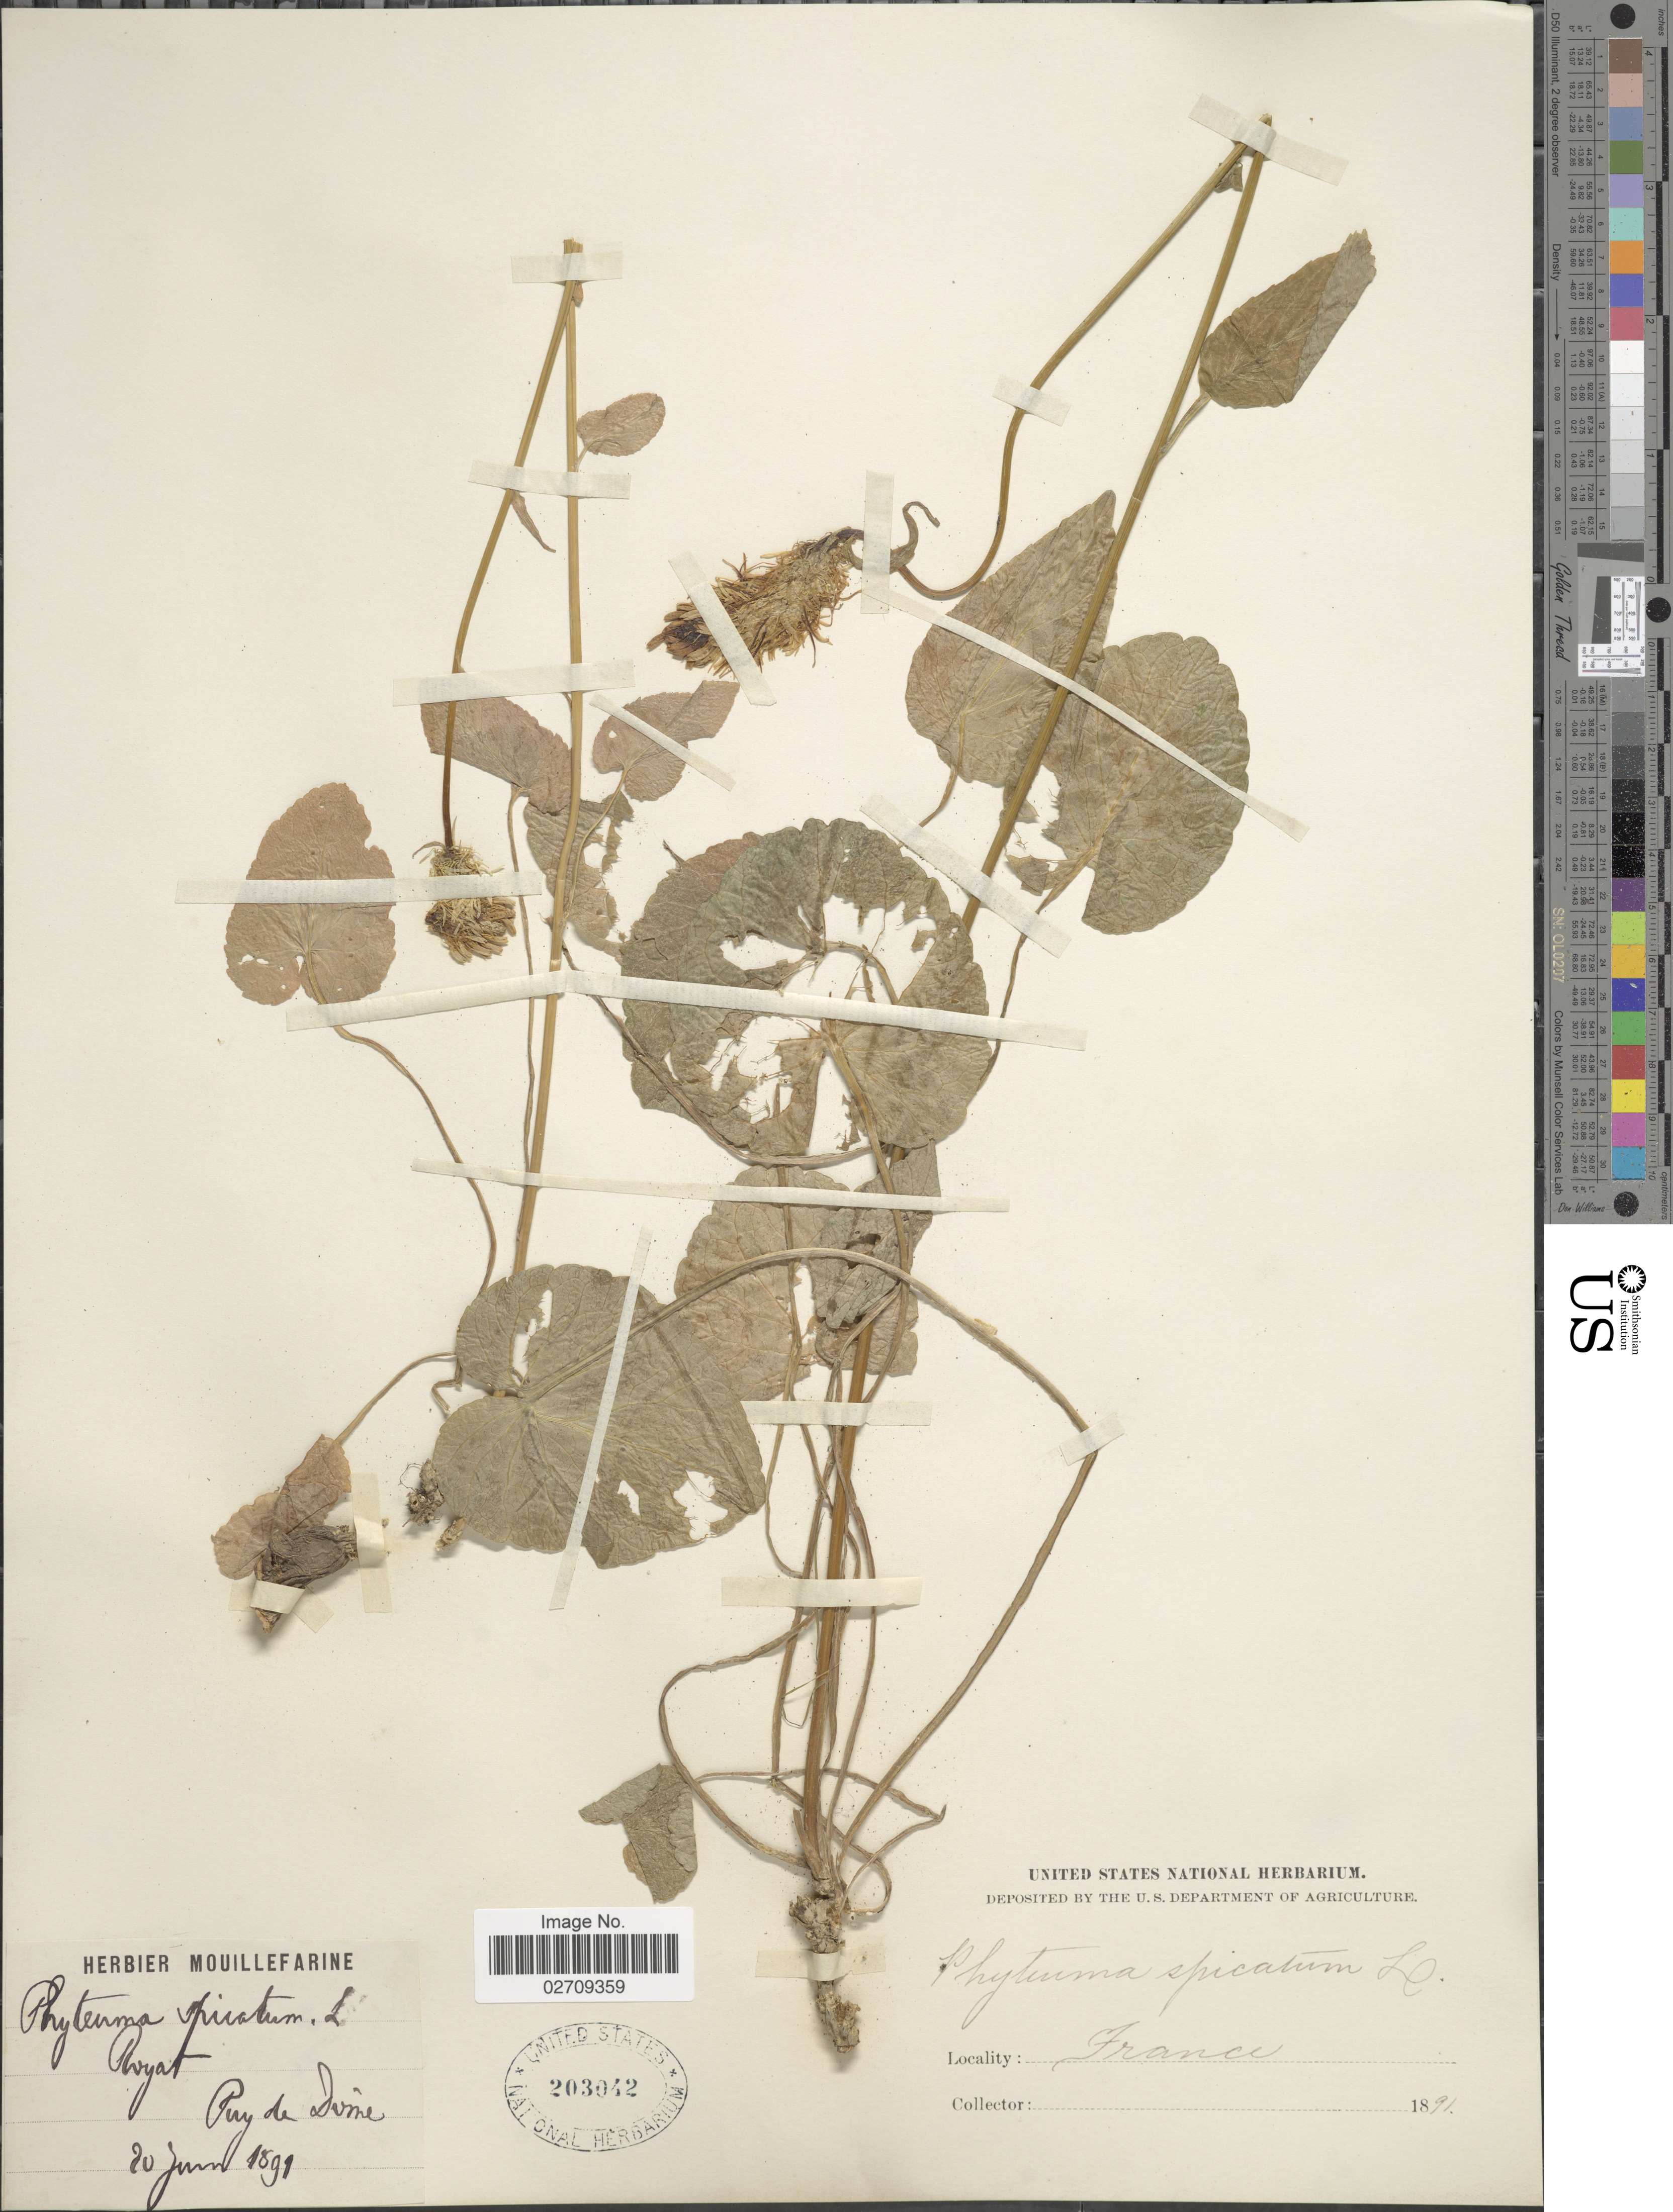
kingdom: Plantae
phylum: Tracheophyta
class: Magnoliopsida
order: Asterales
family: Campanulaceae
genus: Phyteuma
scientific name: Phyteuma spicatum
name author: L.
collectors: ex herb. Mouillefarine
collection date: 1891-06-20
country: France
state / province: Auvergne-Rhône-Alpes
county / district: Puy-de-Dôme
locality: Royat, Puy de Dôme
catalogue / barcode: US 203042